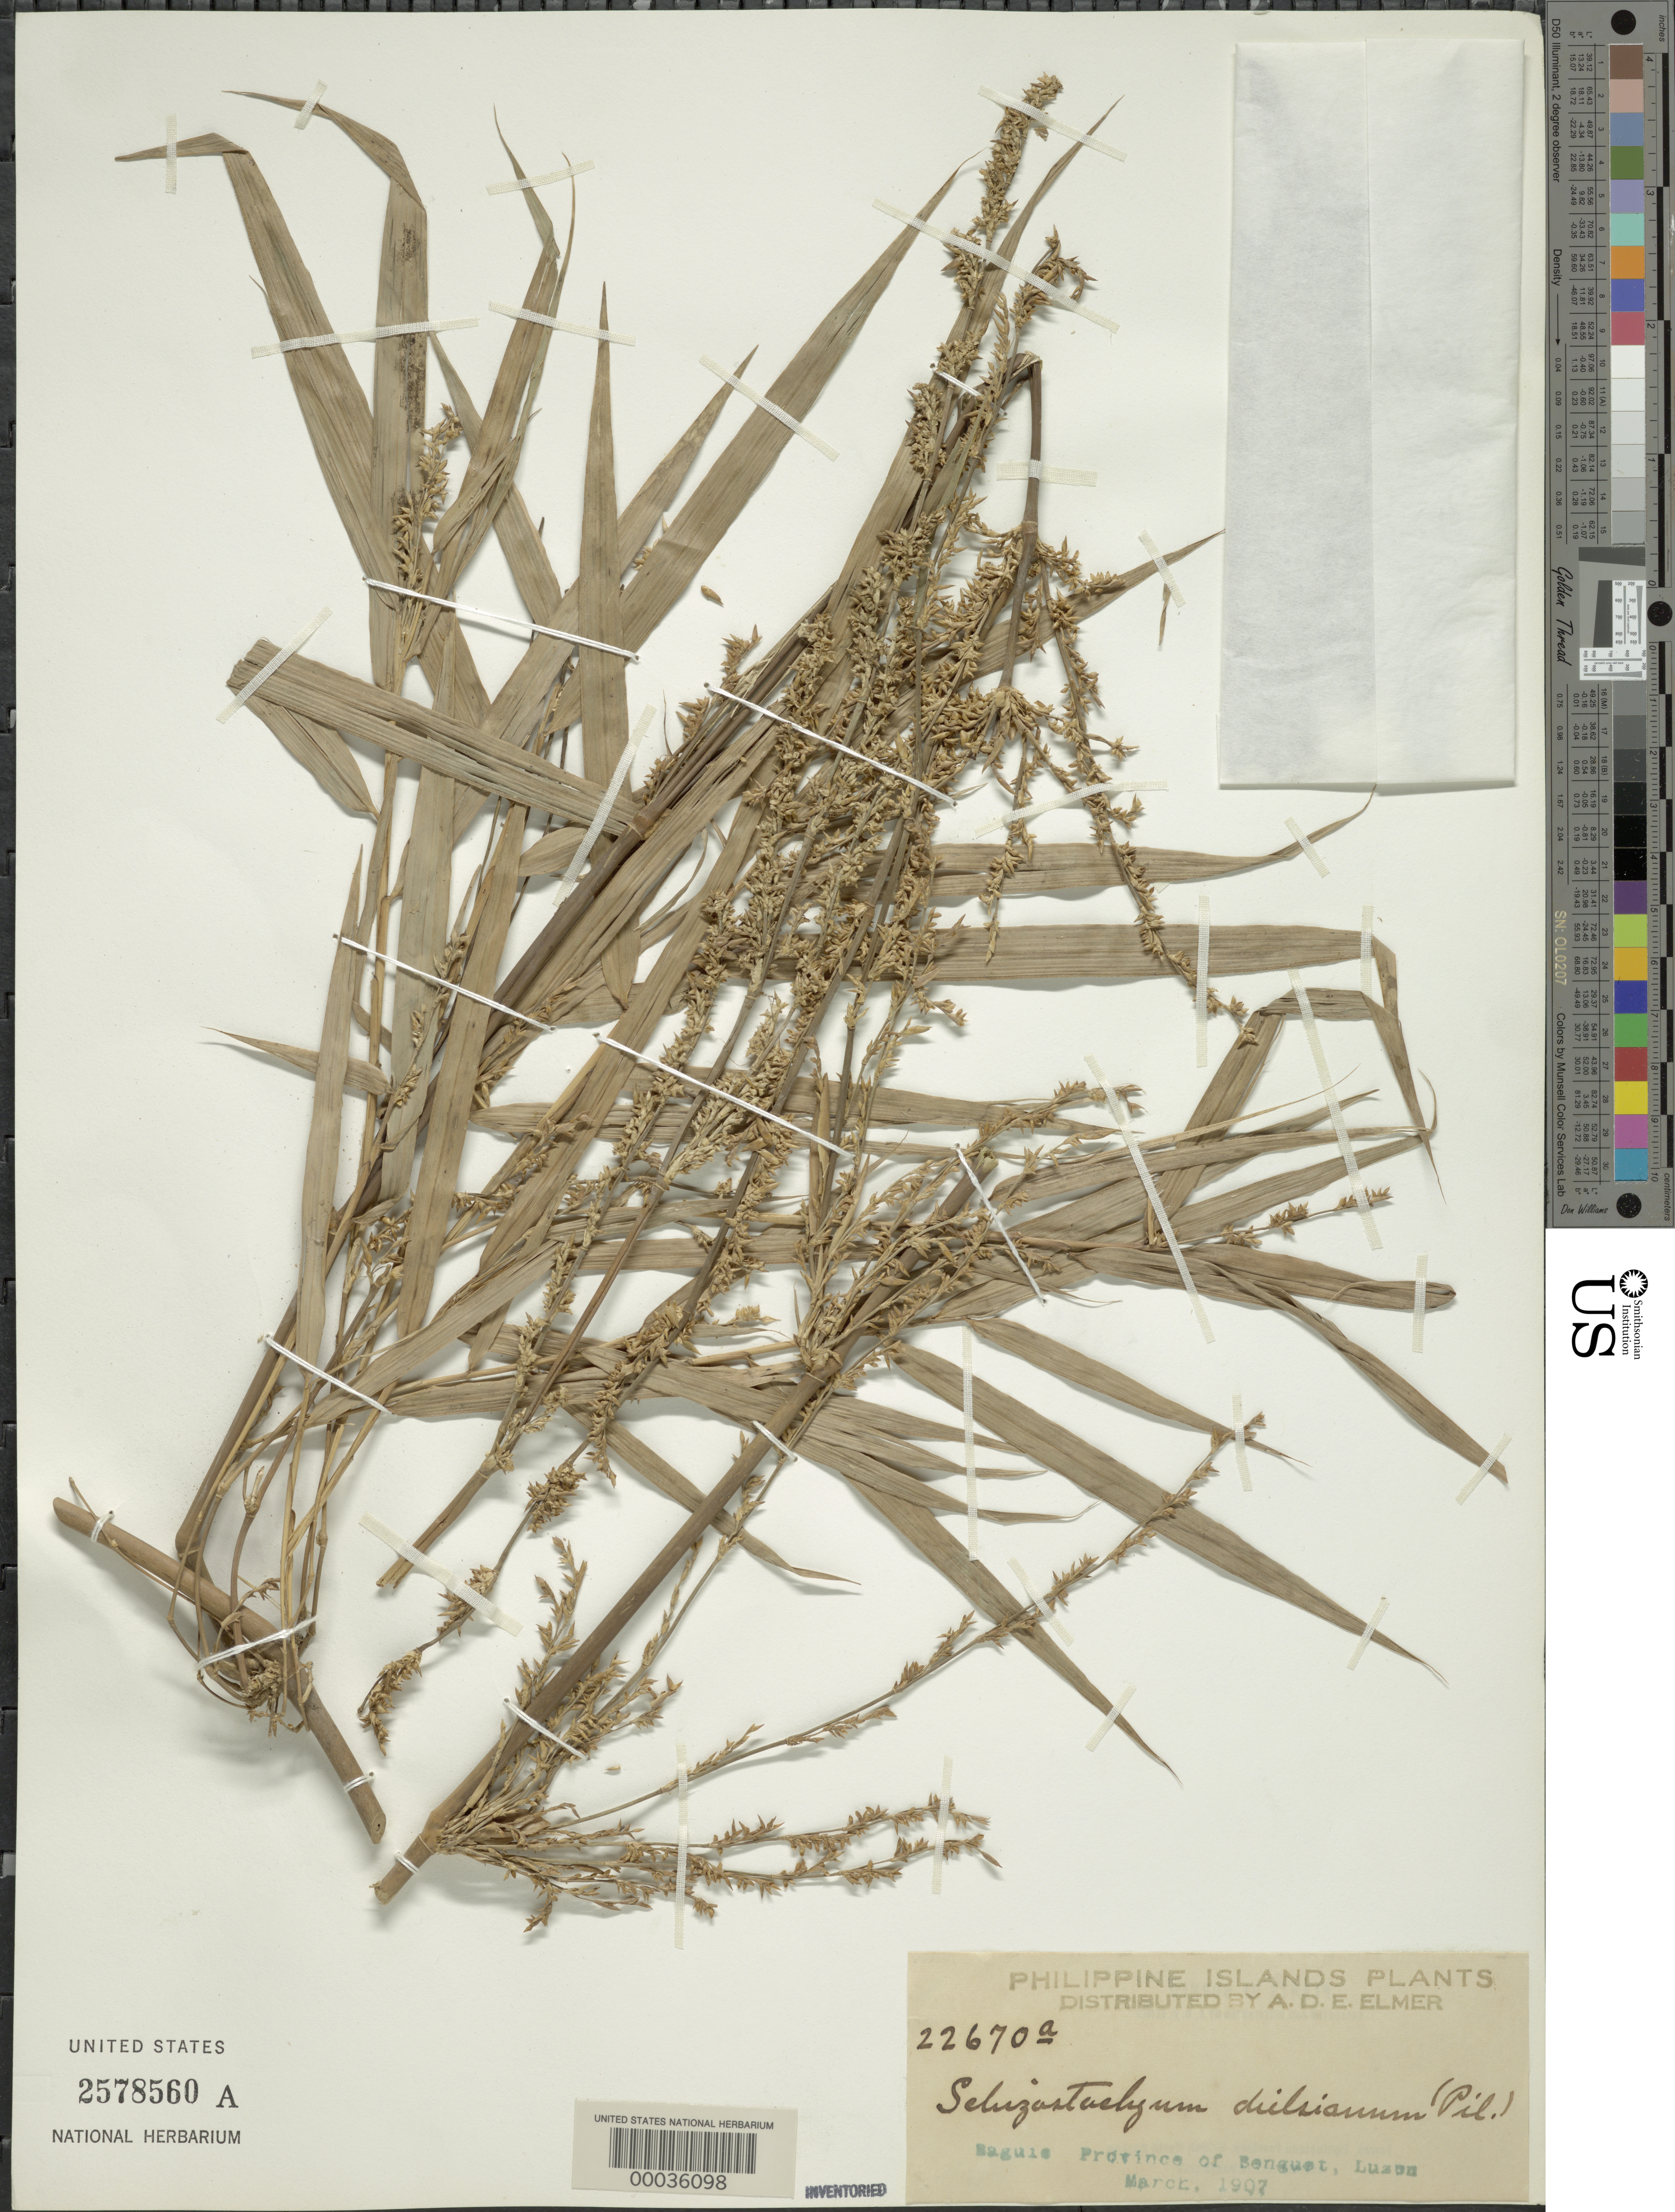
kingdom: Plantae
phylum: Tracheophyta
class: Liliopsida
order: Poales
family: Poaceae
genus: Dinochloa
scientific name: Dinochloa dielsiana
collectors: A. D. E. Elmer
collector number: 22670 A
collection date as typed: Mar 1907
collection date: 1907-03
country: Philippines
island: Luzon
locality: Baguie, benguet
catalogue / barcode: US 2578560A